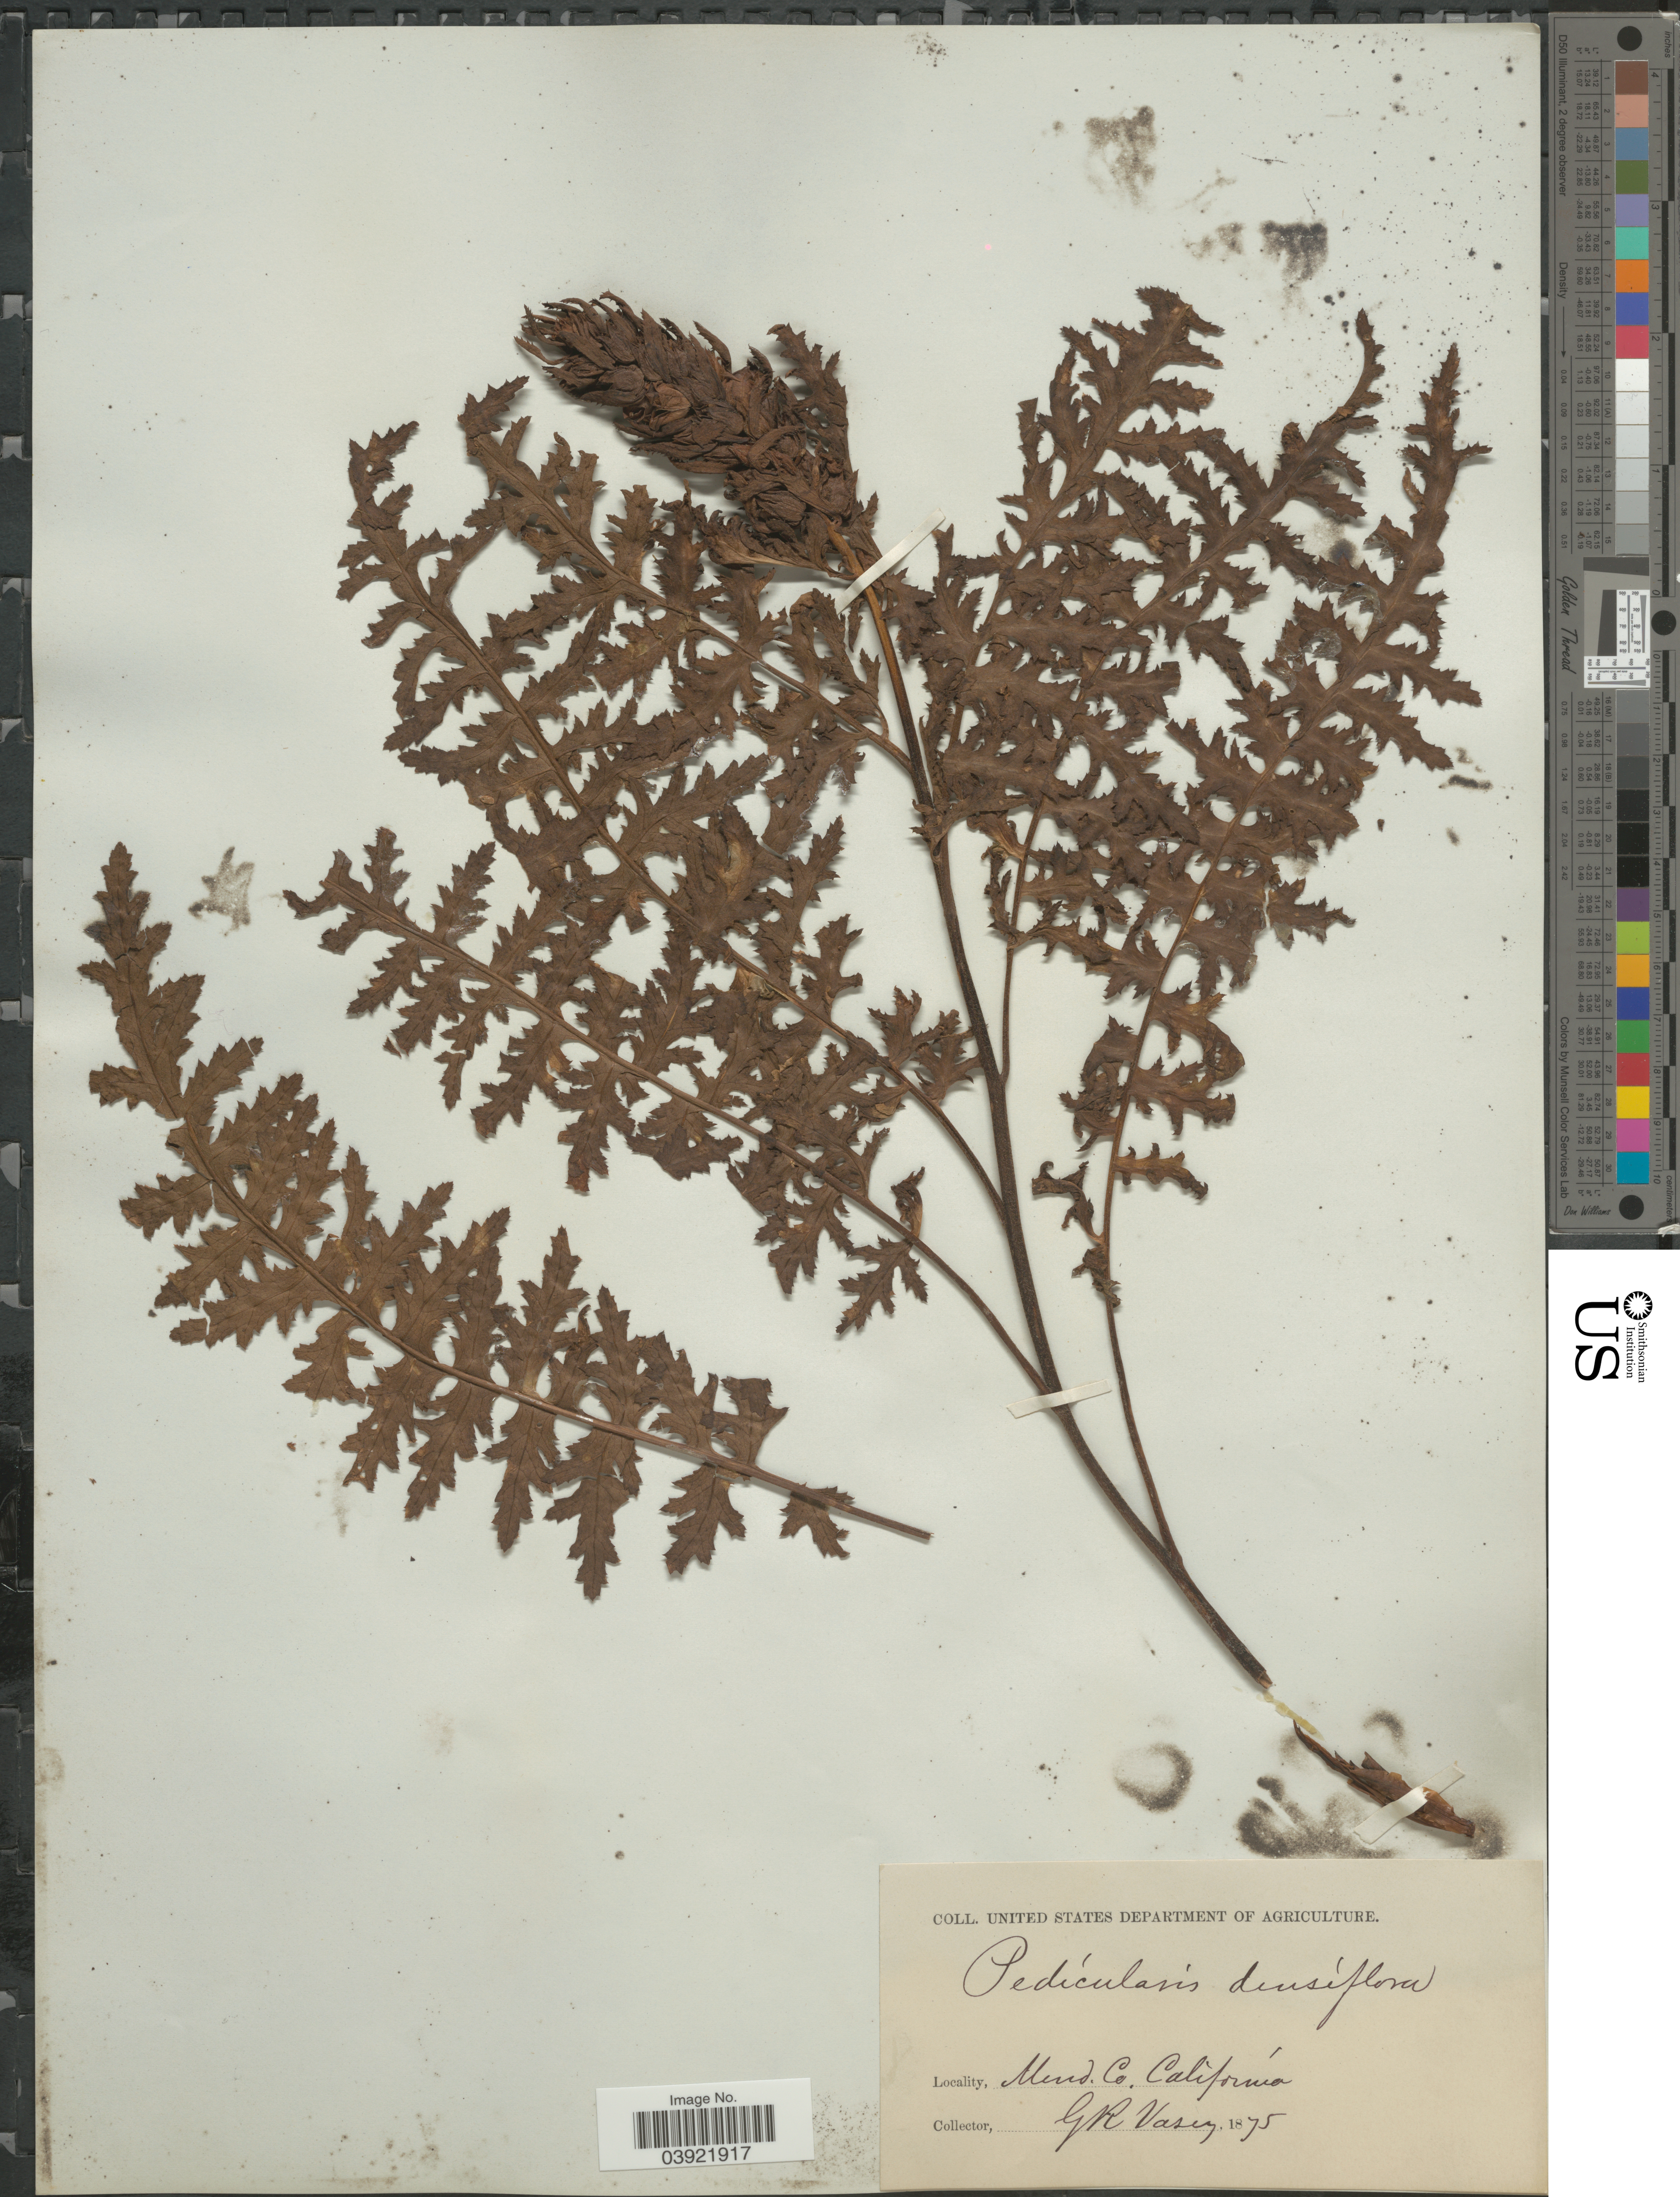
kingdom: Plantae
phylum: Tracheophyta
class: Magnoliopsida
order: Lamiales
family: Orobanchaceae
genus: Pedicularis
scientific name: Pedicularis densiflora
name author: Benth.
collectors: G. R. Vasey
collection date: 1875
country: United States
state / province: California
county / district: Mendocino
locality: Mend. Co.